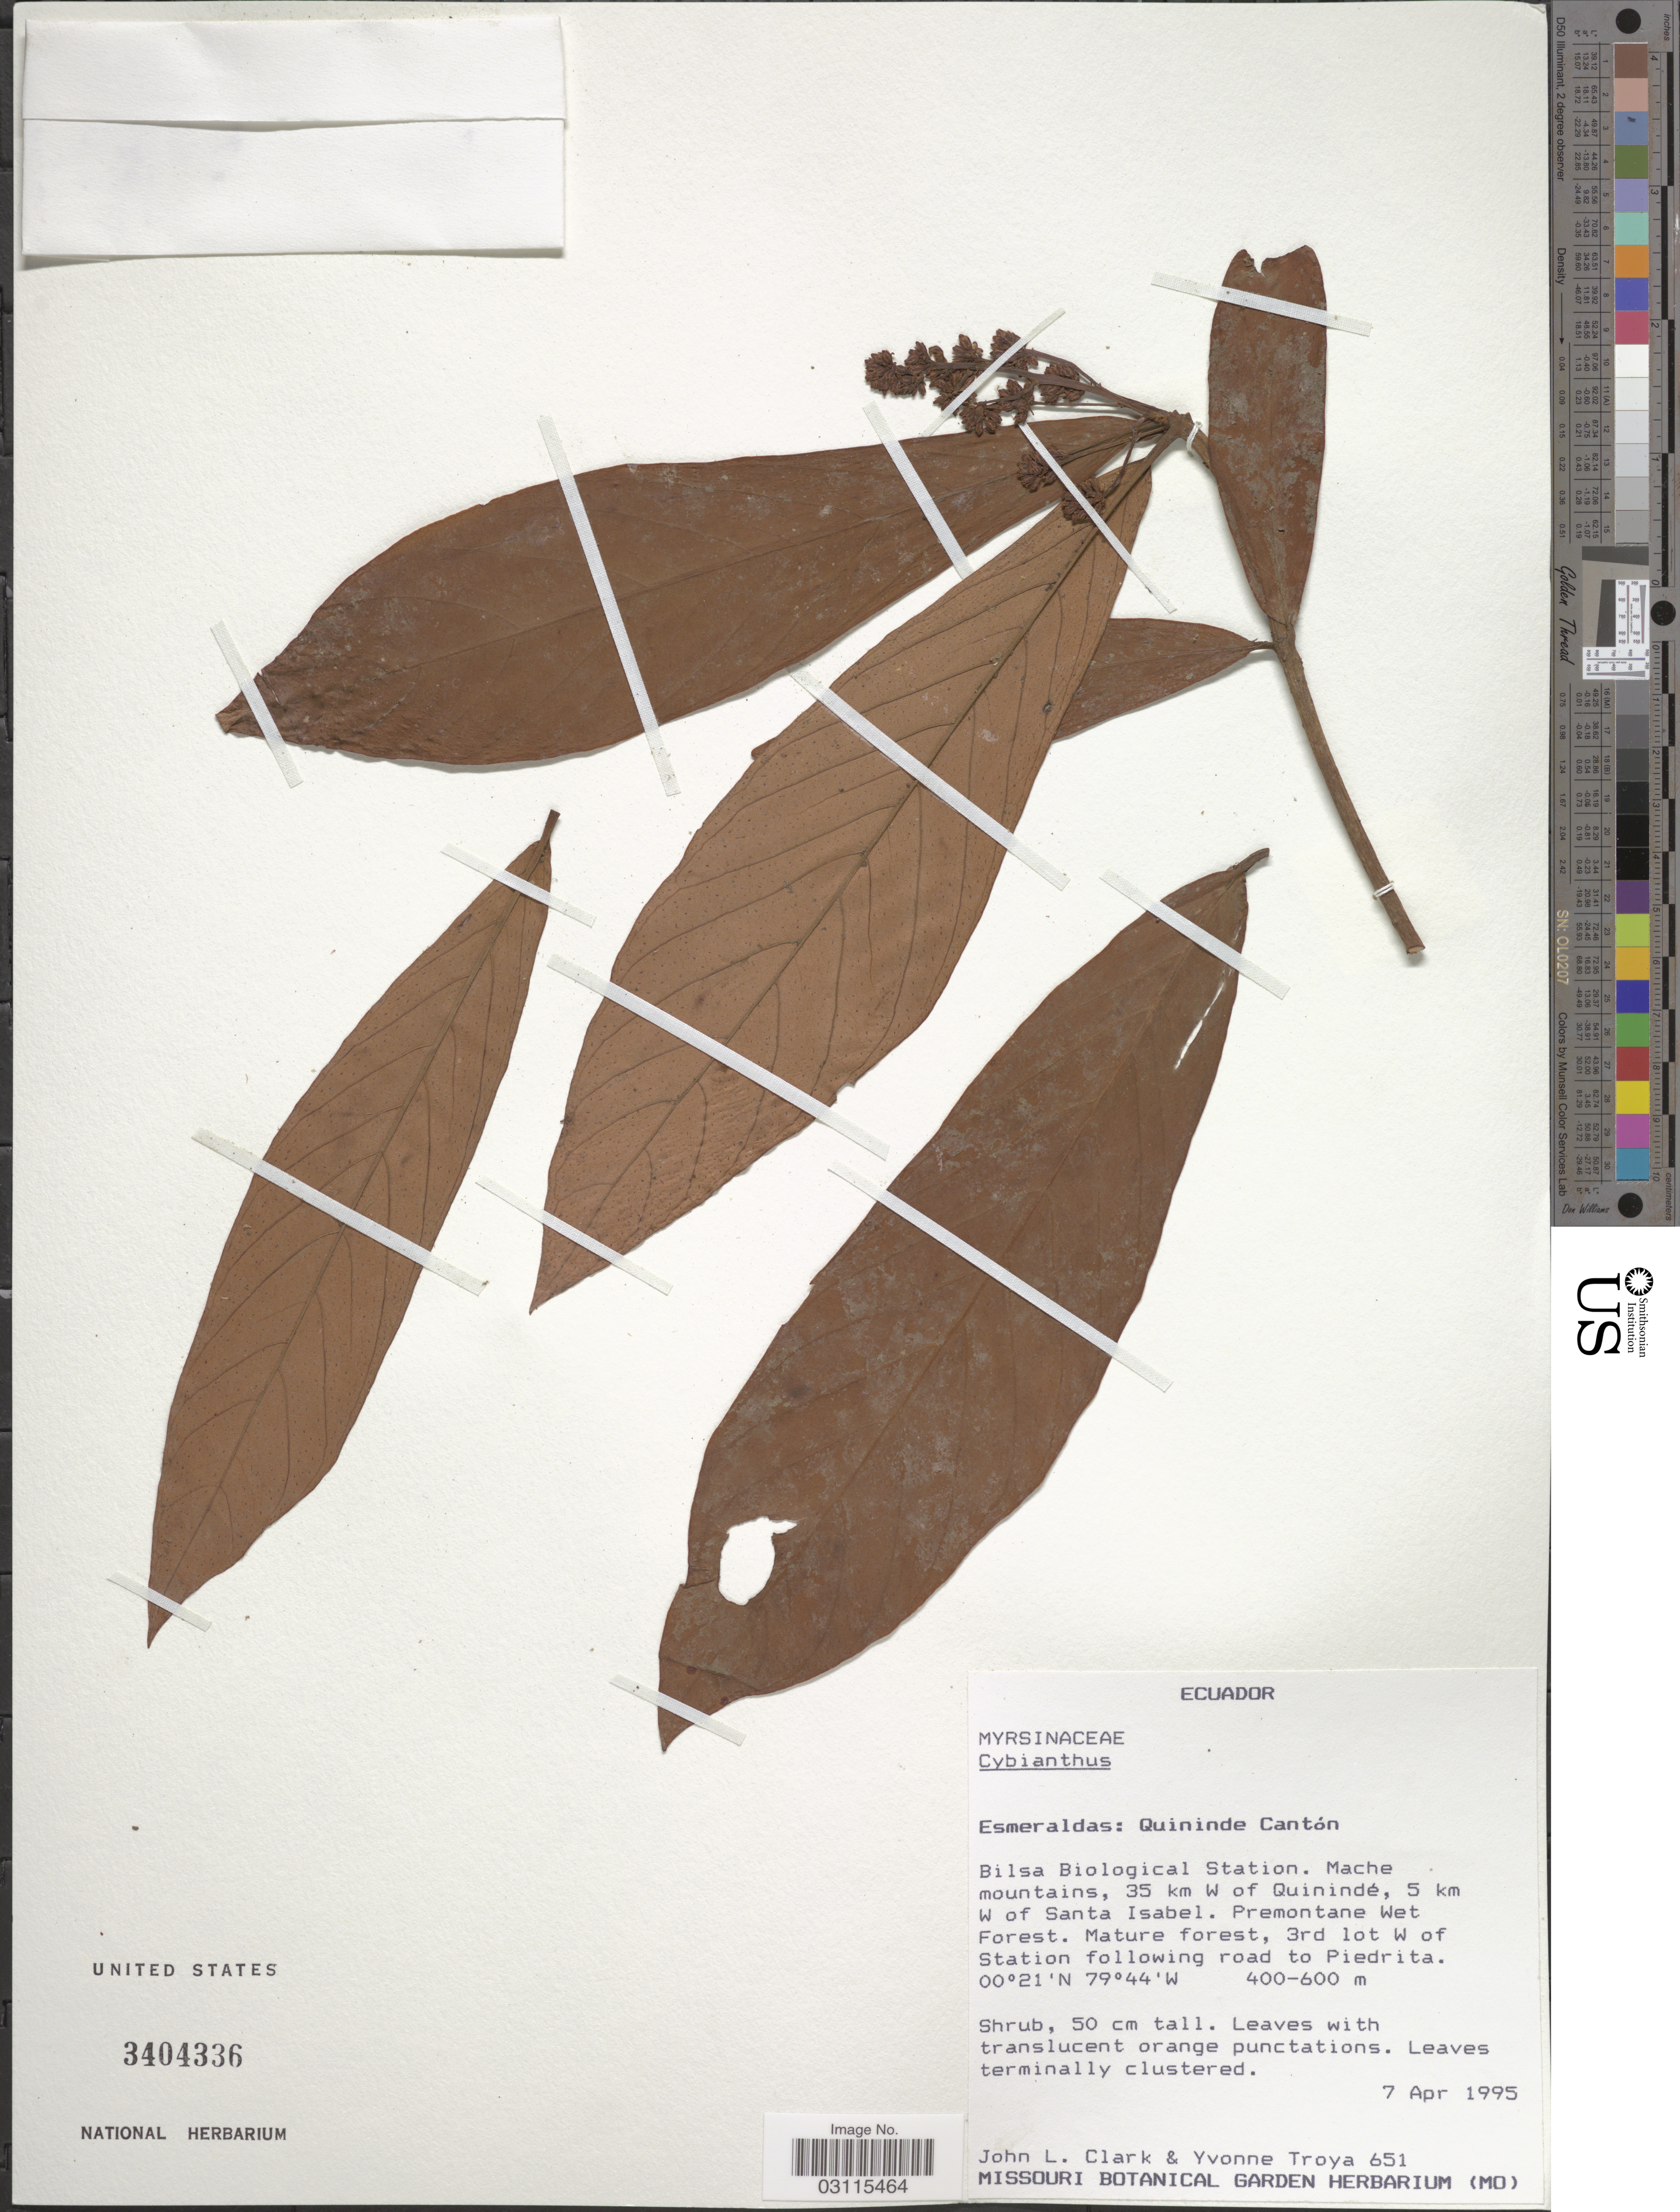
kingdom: Plantae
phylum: Tracheophyta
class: Magnoliopsida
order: Ericales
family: Primulaceae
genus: Cybianthus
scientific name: Cybianthus sp.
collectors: J. L. Clark & Y. Troya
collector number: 651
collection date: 1995-04-07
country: Ecuador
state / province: Esmeraldas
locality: Quininde Cantón. Bilsa Biological Station. Mache mountains, 35 km W of Quinindé, 5 km W of Santa Isabel. Mature forest, 3rd lot W of Station following road to Piedrita.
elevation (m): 400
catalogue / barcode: US 3404336